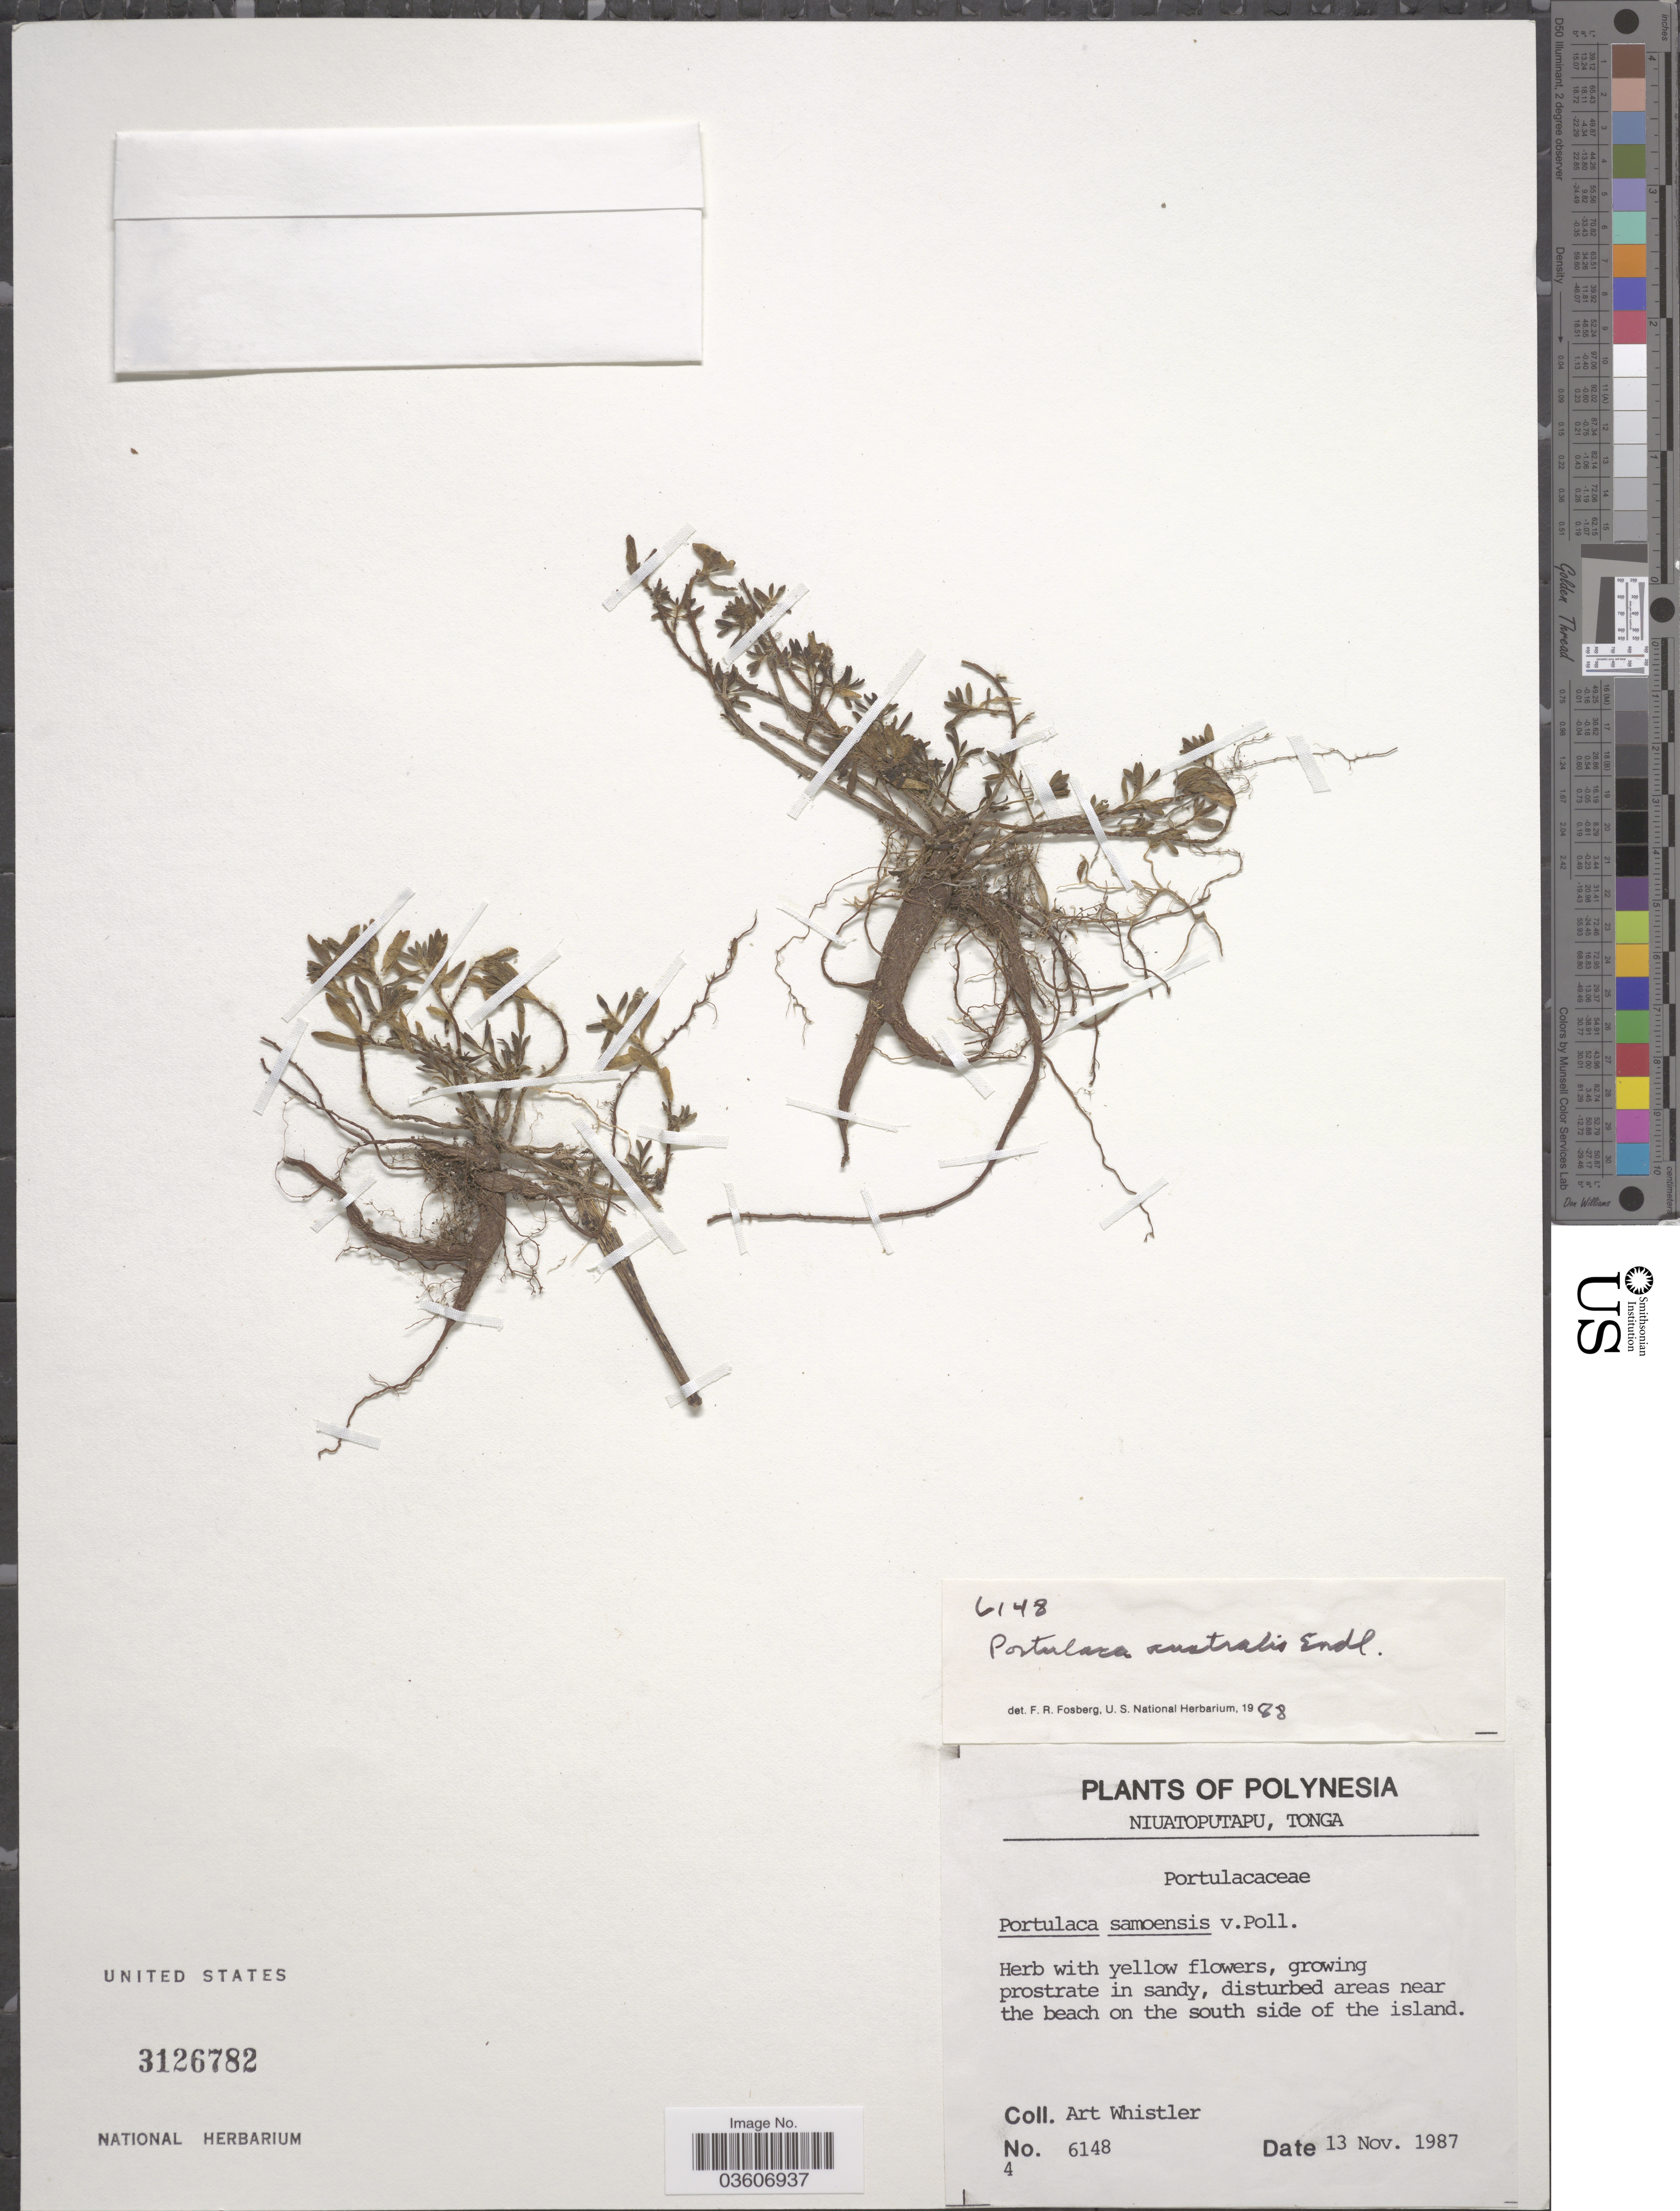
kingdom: Plantae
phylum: Tracheophyta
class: Magnoliopsida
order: Caryophyllales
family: Portulacaceae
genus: Portulaca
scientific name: Portulaca australis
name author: Endl.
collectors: A. Whistler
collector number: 6148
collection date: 1987-11-13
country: Tonga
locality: Polynesia. Niuatoputapu. Areas near the beach on the south side of the island.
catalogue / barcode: US 3126782